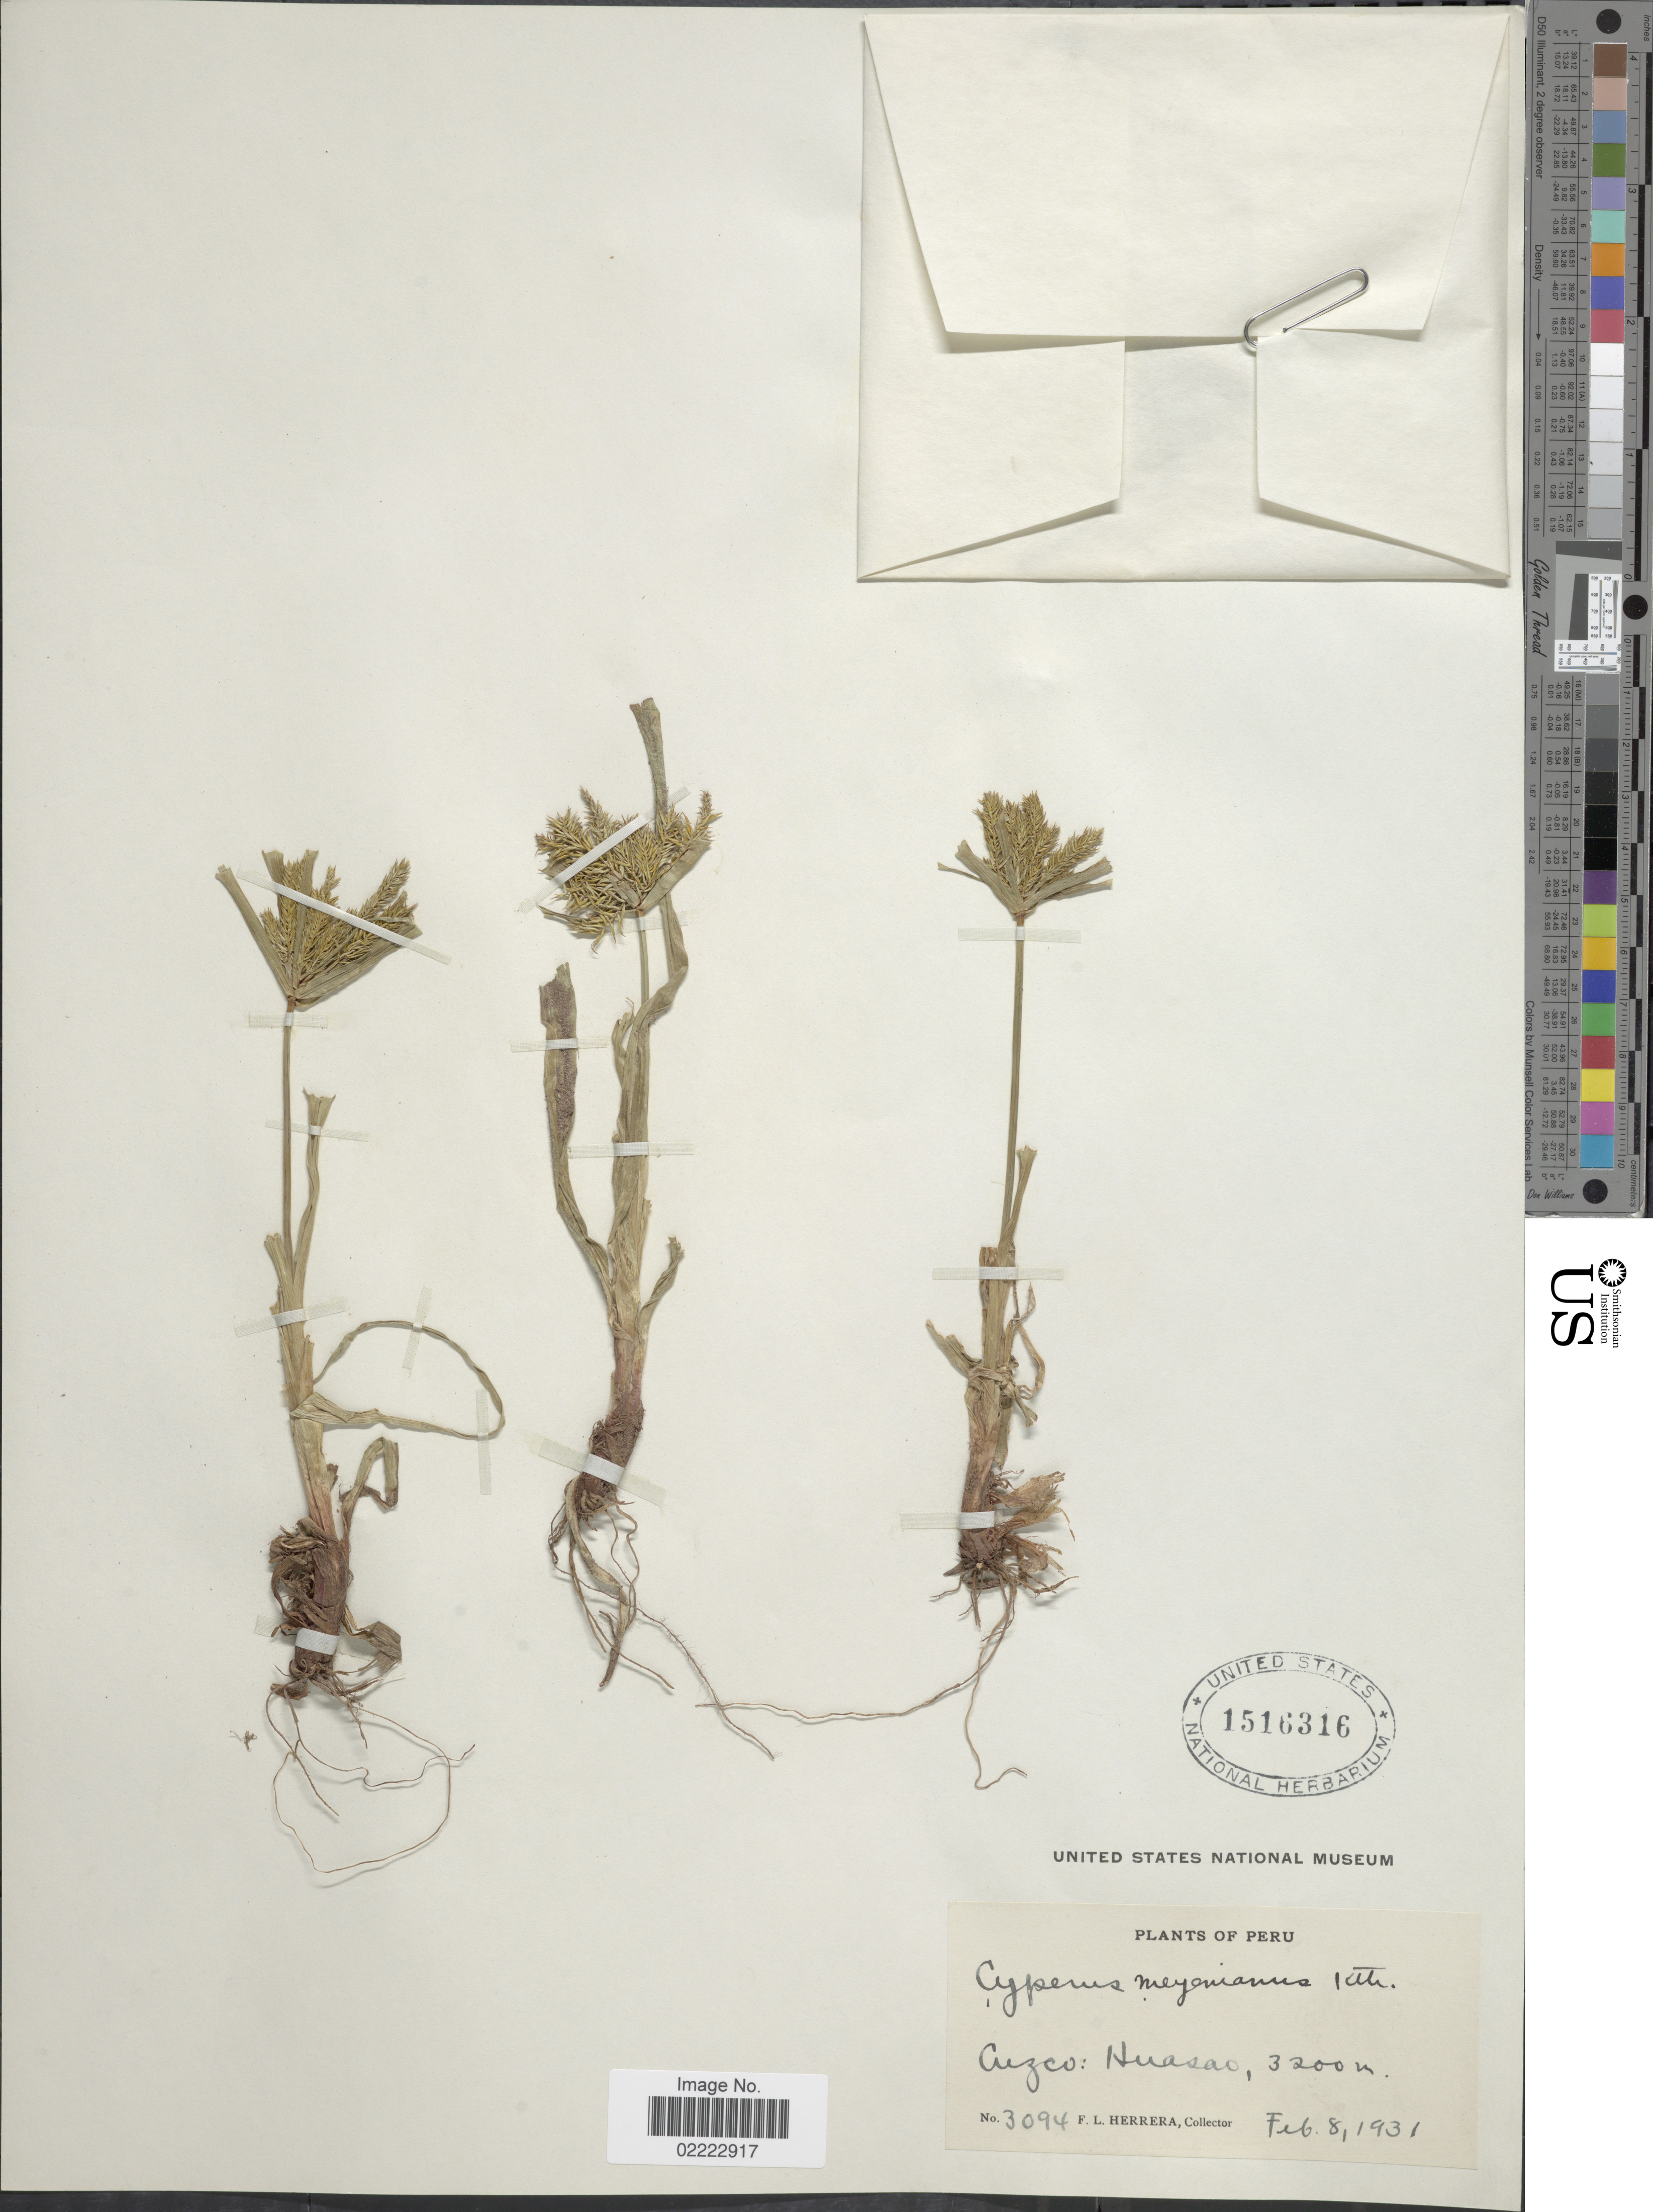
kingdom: Plantae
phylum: Tracheophyta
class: Liliopsida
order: Poales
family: Cyperaceae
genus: Cyperus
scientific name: Cyperus meyenianus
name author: Kunth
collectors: F. L. Herrera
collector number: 3094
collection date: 1931-02-08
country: Peru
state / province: Cusco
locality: Cuzco: Huasao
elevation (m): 3200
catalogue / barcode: US 1516316